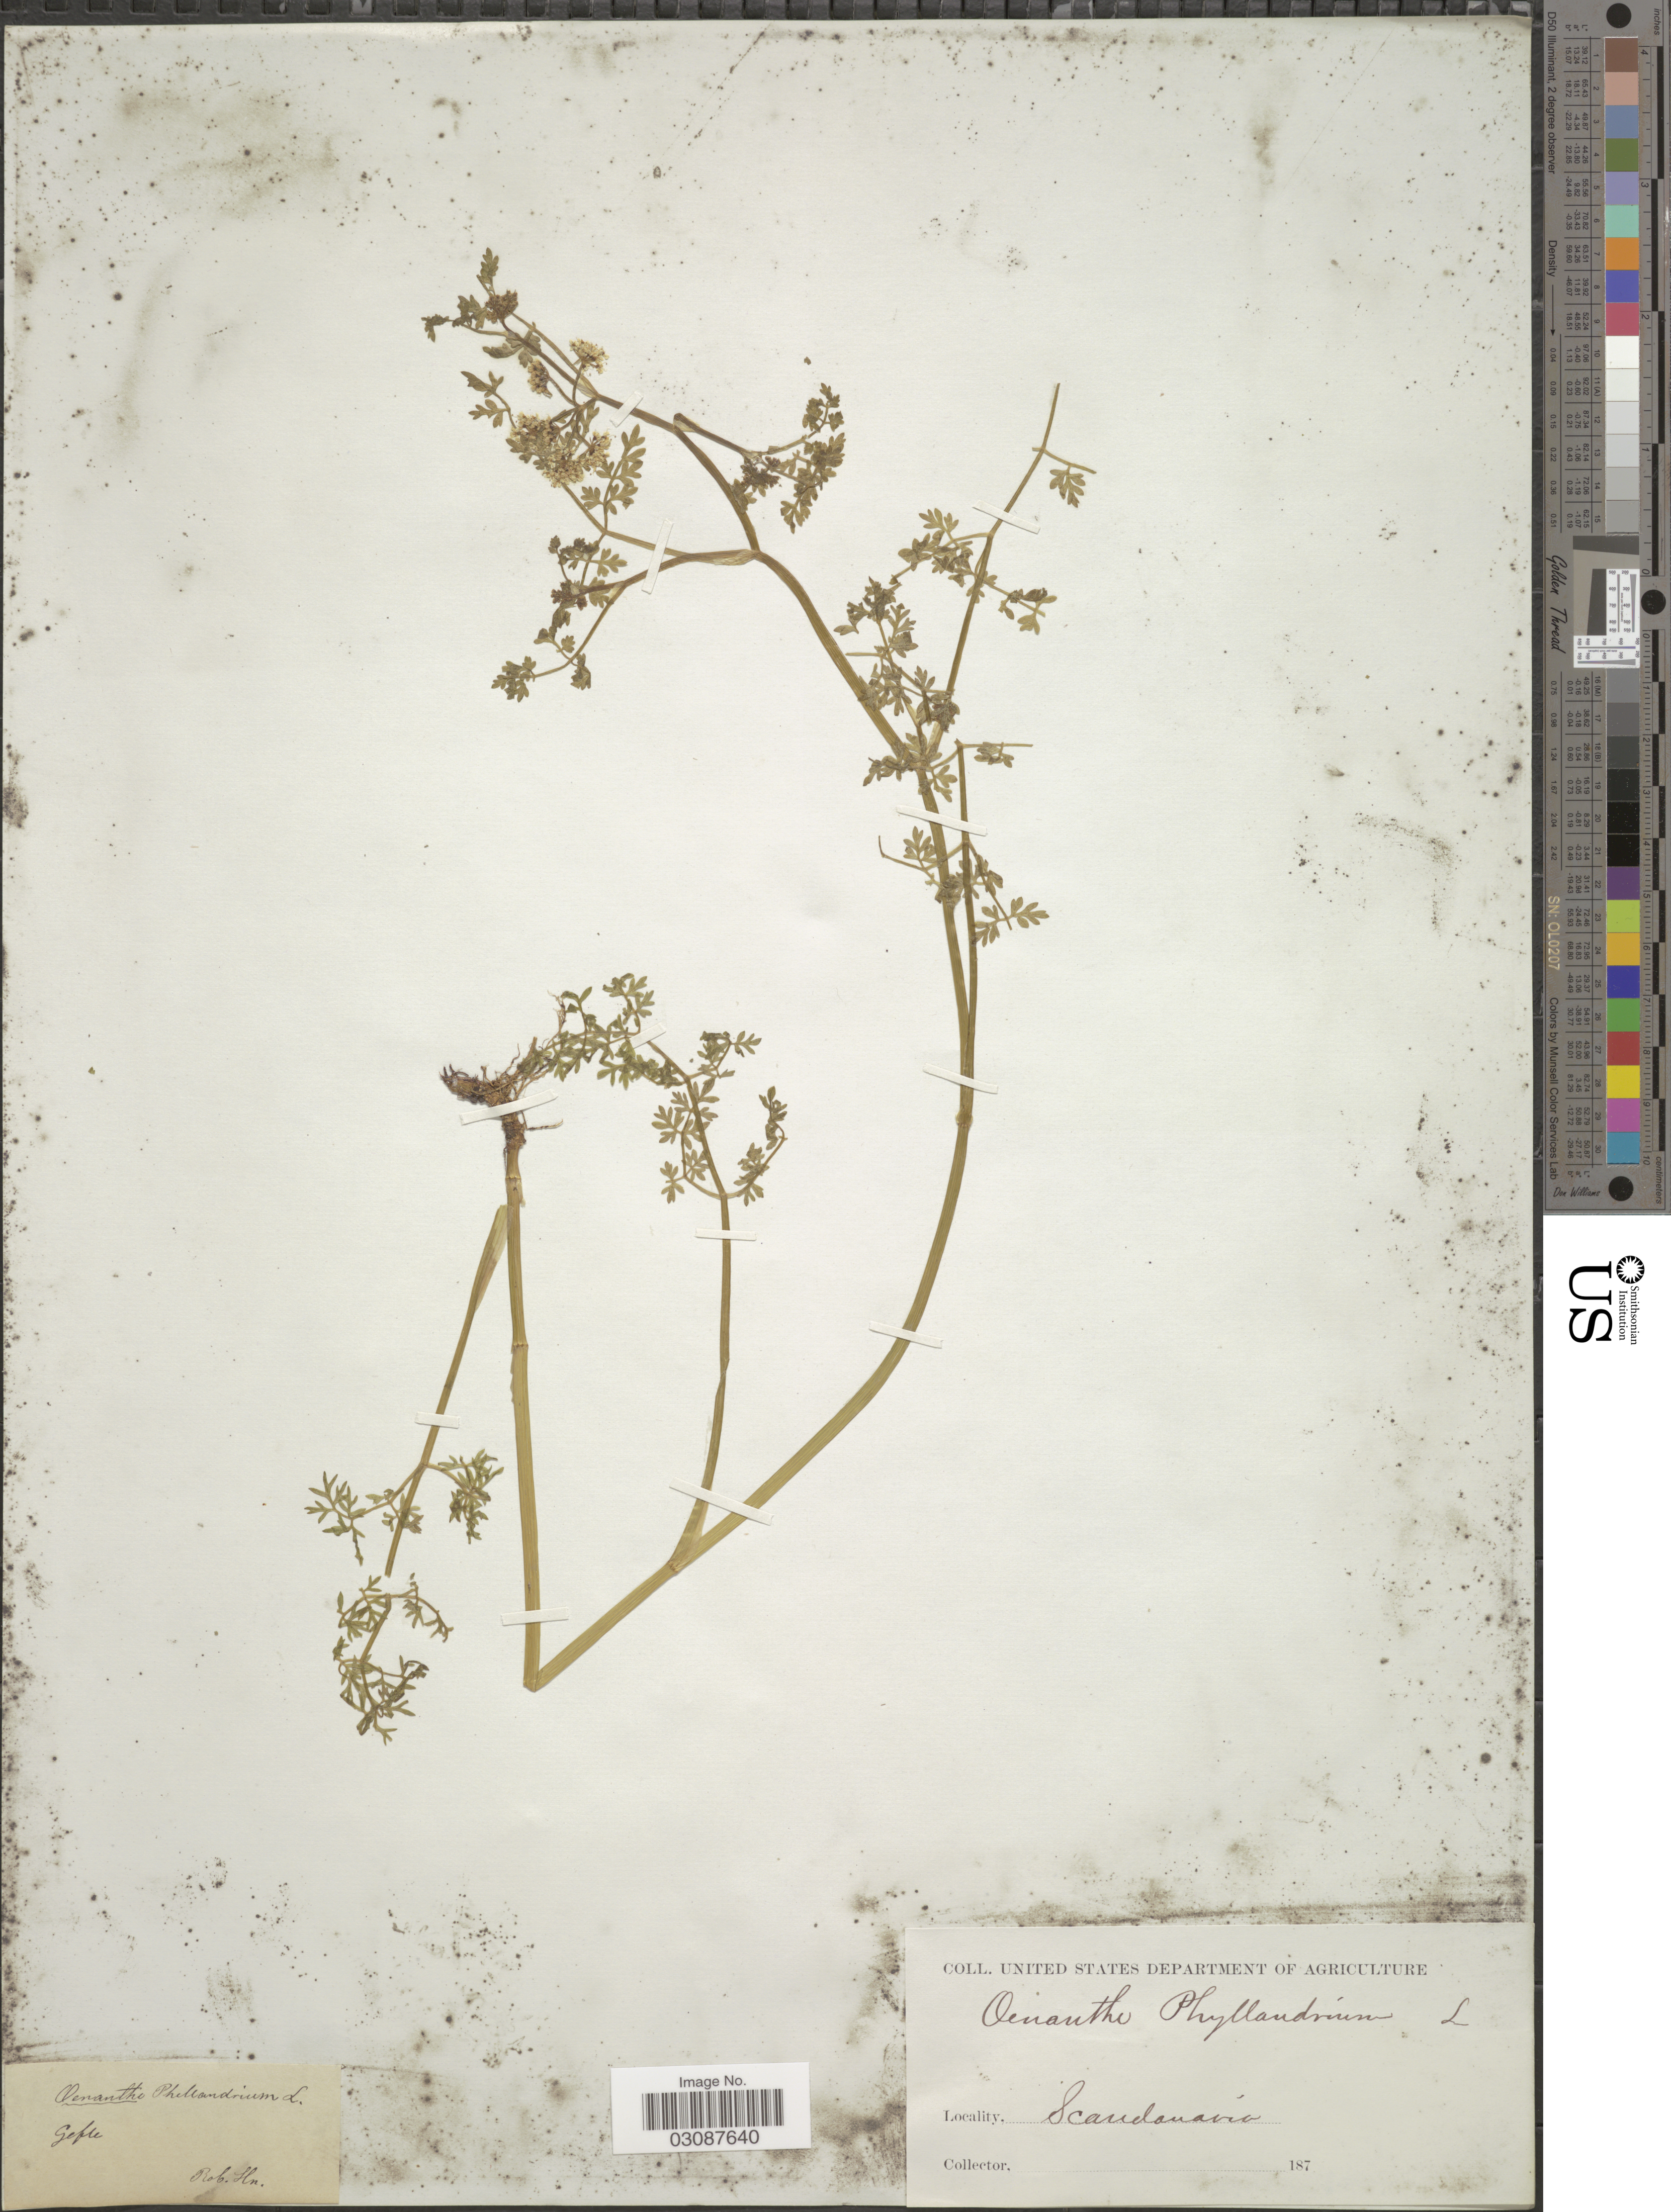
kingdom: Plantae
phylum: Tracheophyta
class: Magnoliopsida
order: Apiales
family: Apiaceae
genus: Oenanthe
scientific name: Oenanthe phellandrim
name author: Lam.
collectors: Rog. Sln.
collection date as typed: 187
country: Sweden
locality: Scandanavia. Gefle.